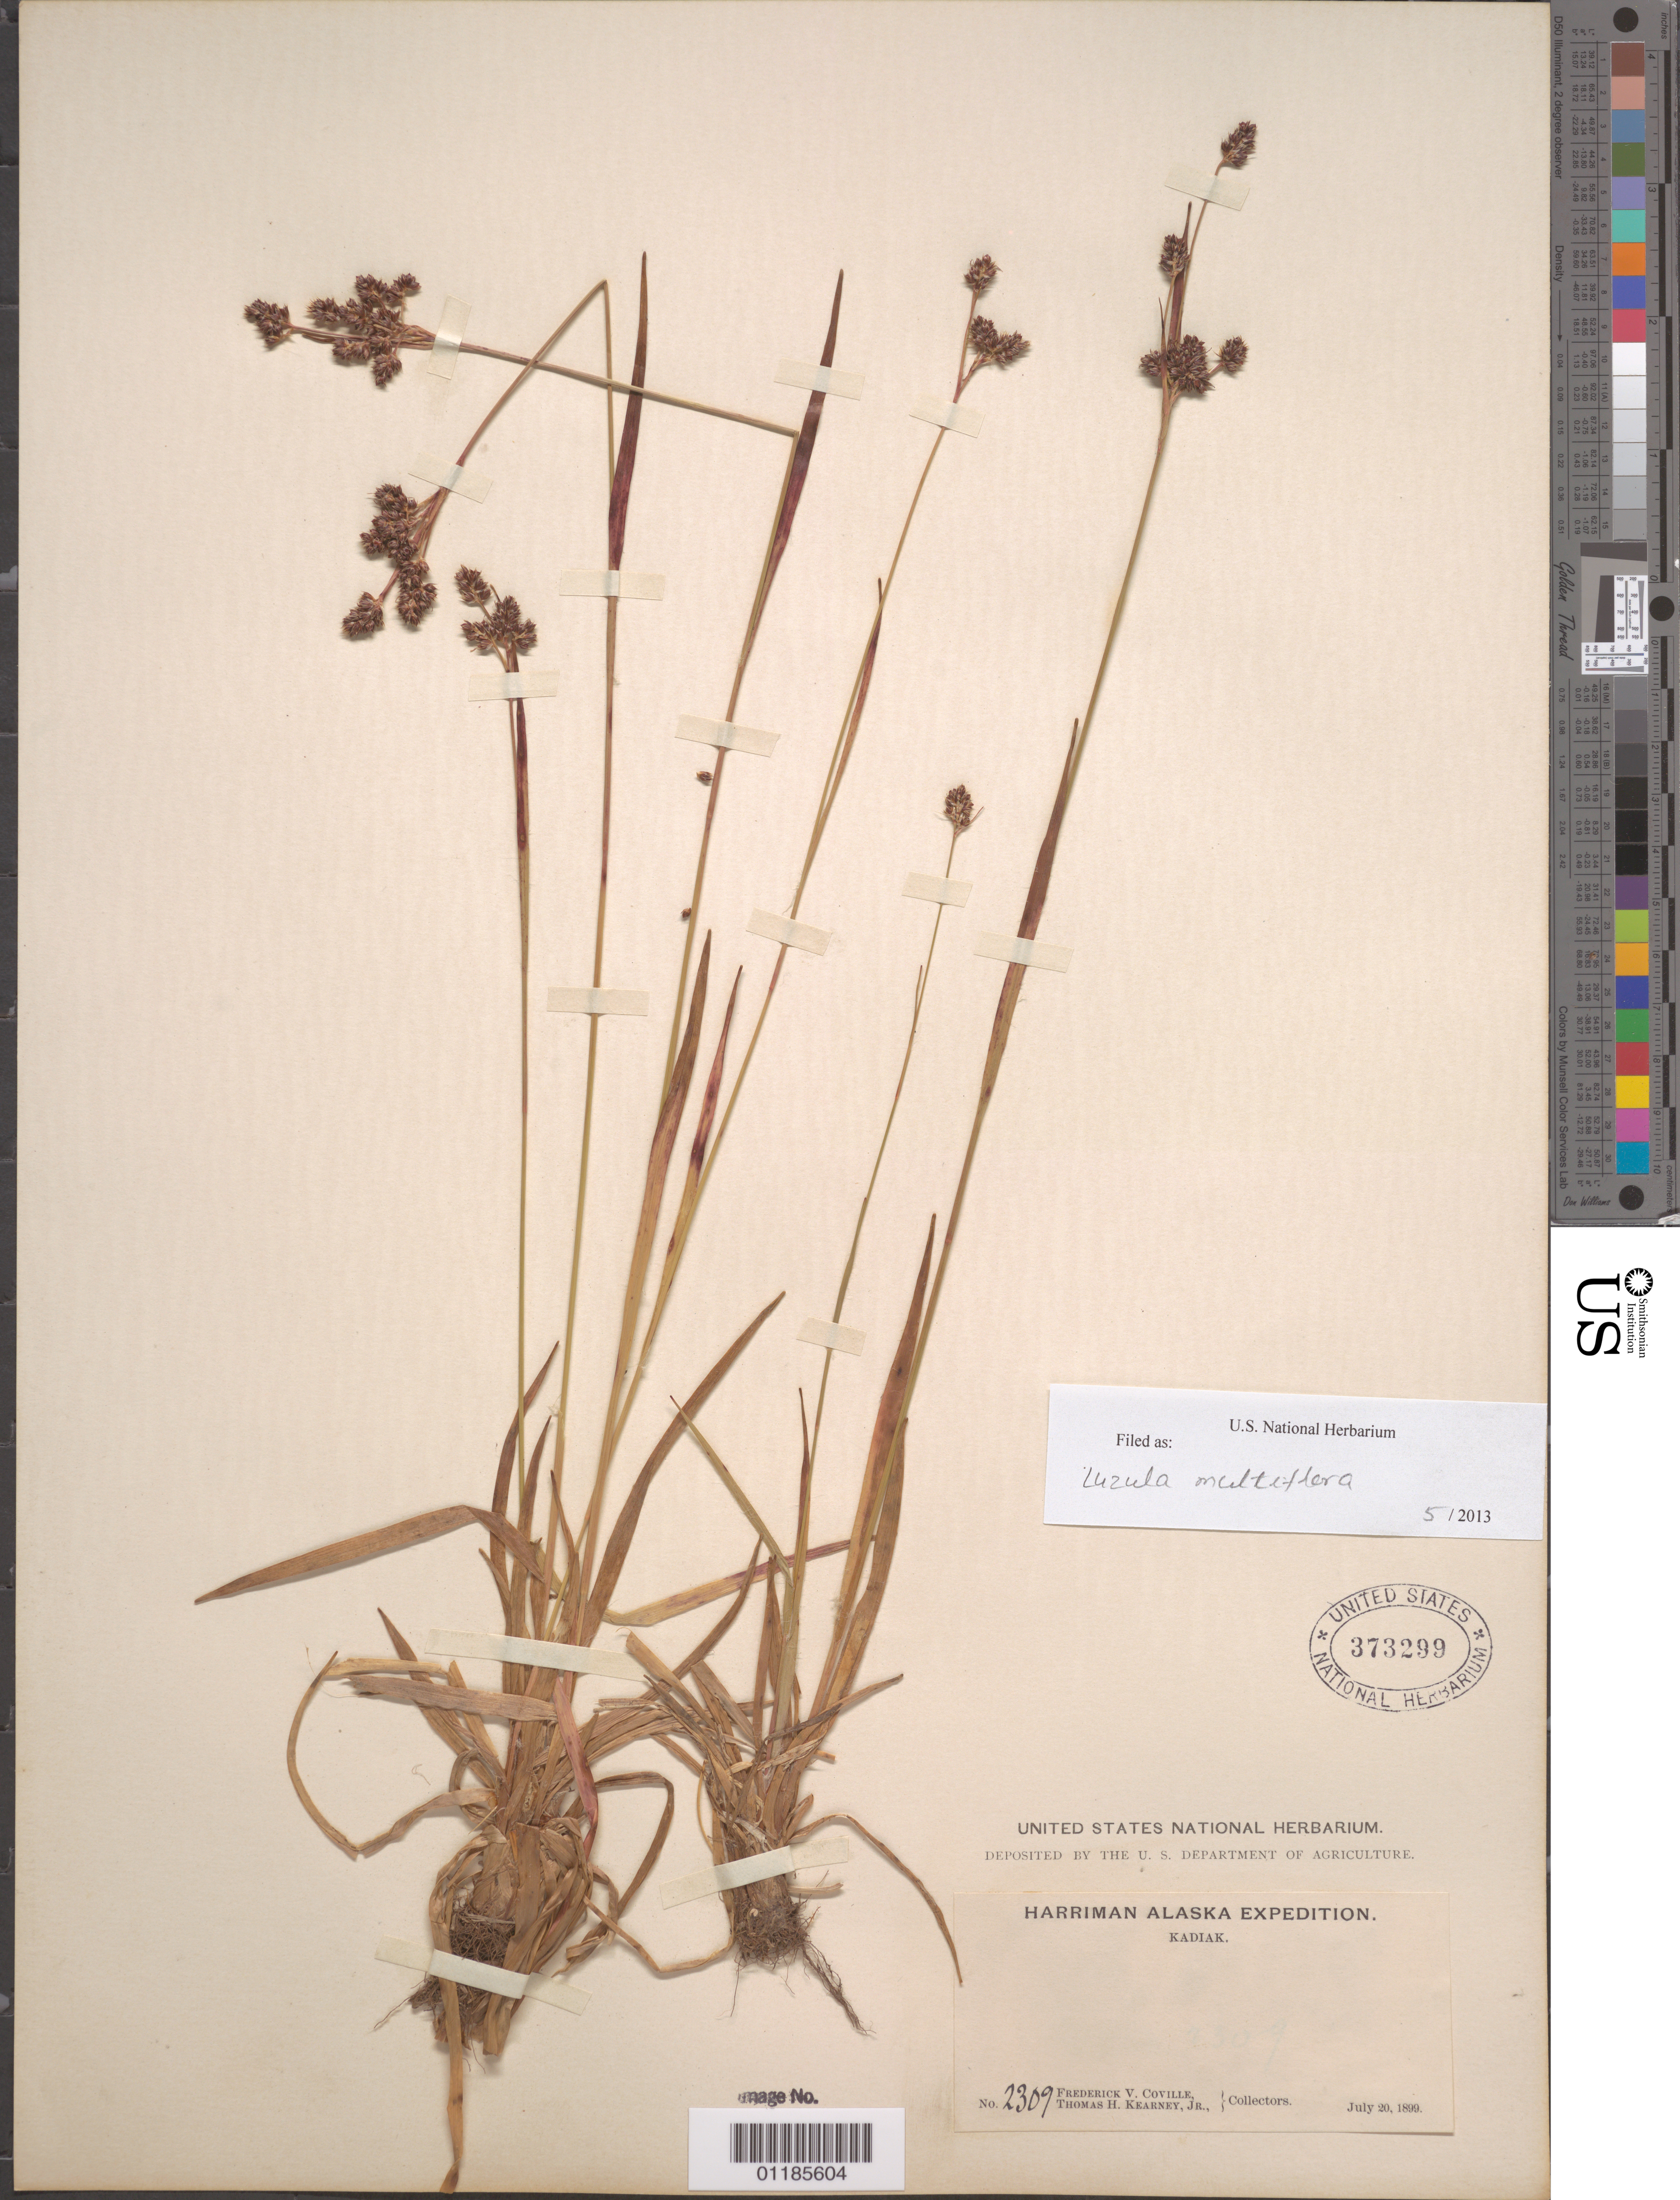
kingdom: Plantae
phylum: Tracheophyta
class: Liliopsida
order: Poales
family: Juncaceae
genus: Luzula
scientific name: Luzula multiflora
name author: (Ehrh.) Lej.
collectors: F. V. Coville & T. H. Kearney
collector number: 2309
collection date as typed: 20 Jul 1899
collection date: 1899-07-20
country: United States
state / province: Alaska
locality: Kadiak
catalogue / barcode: US 373299